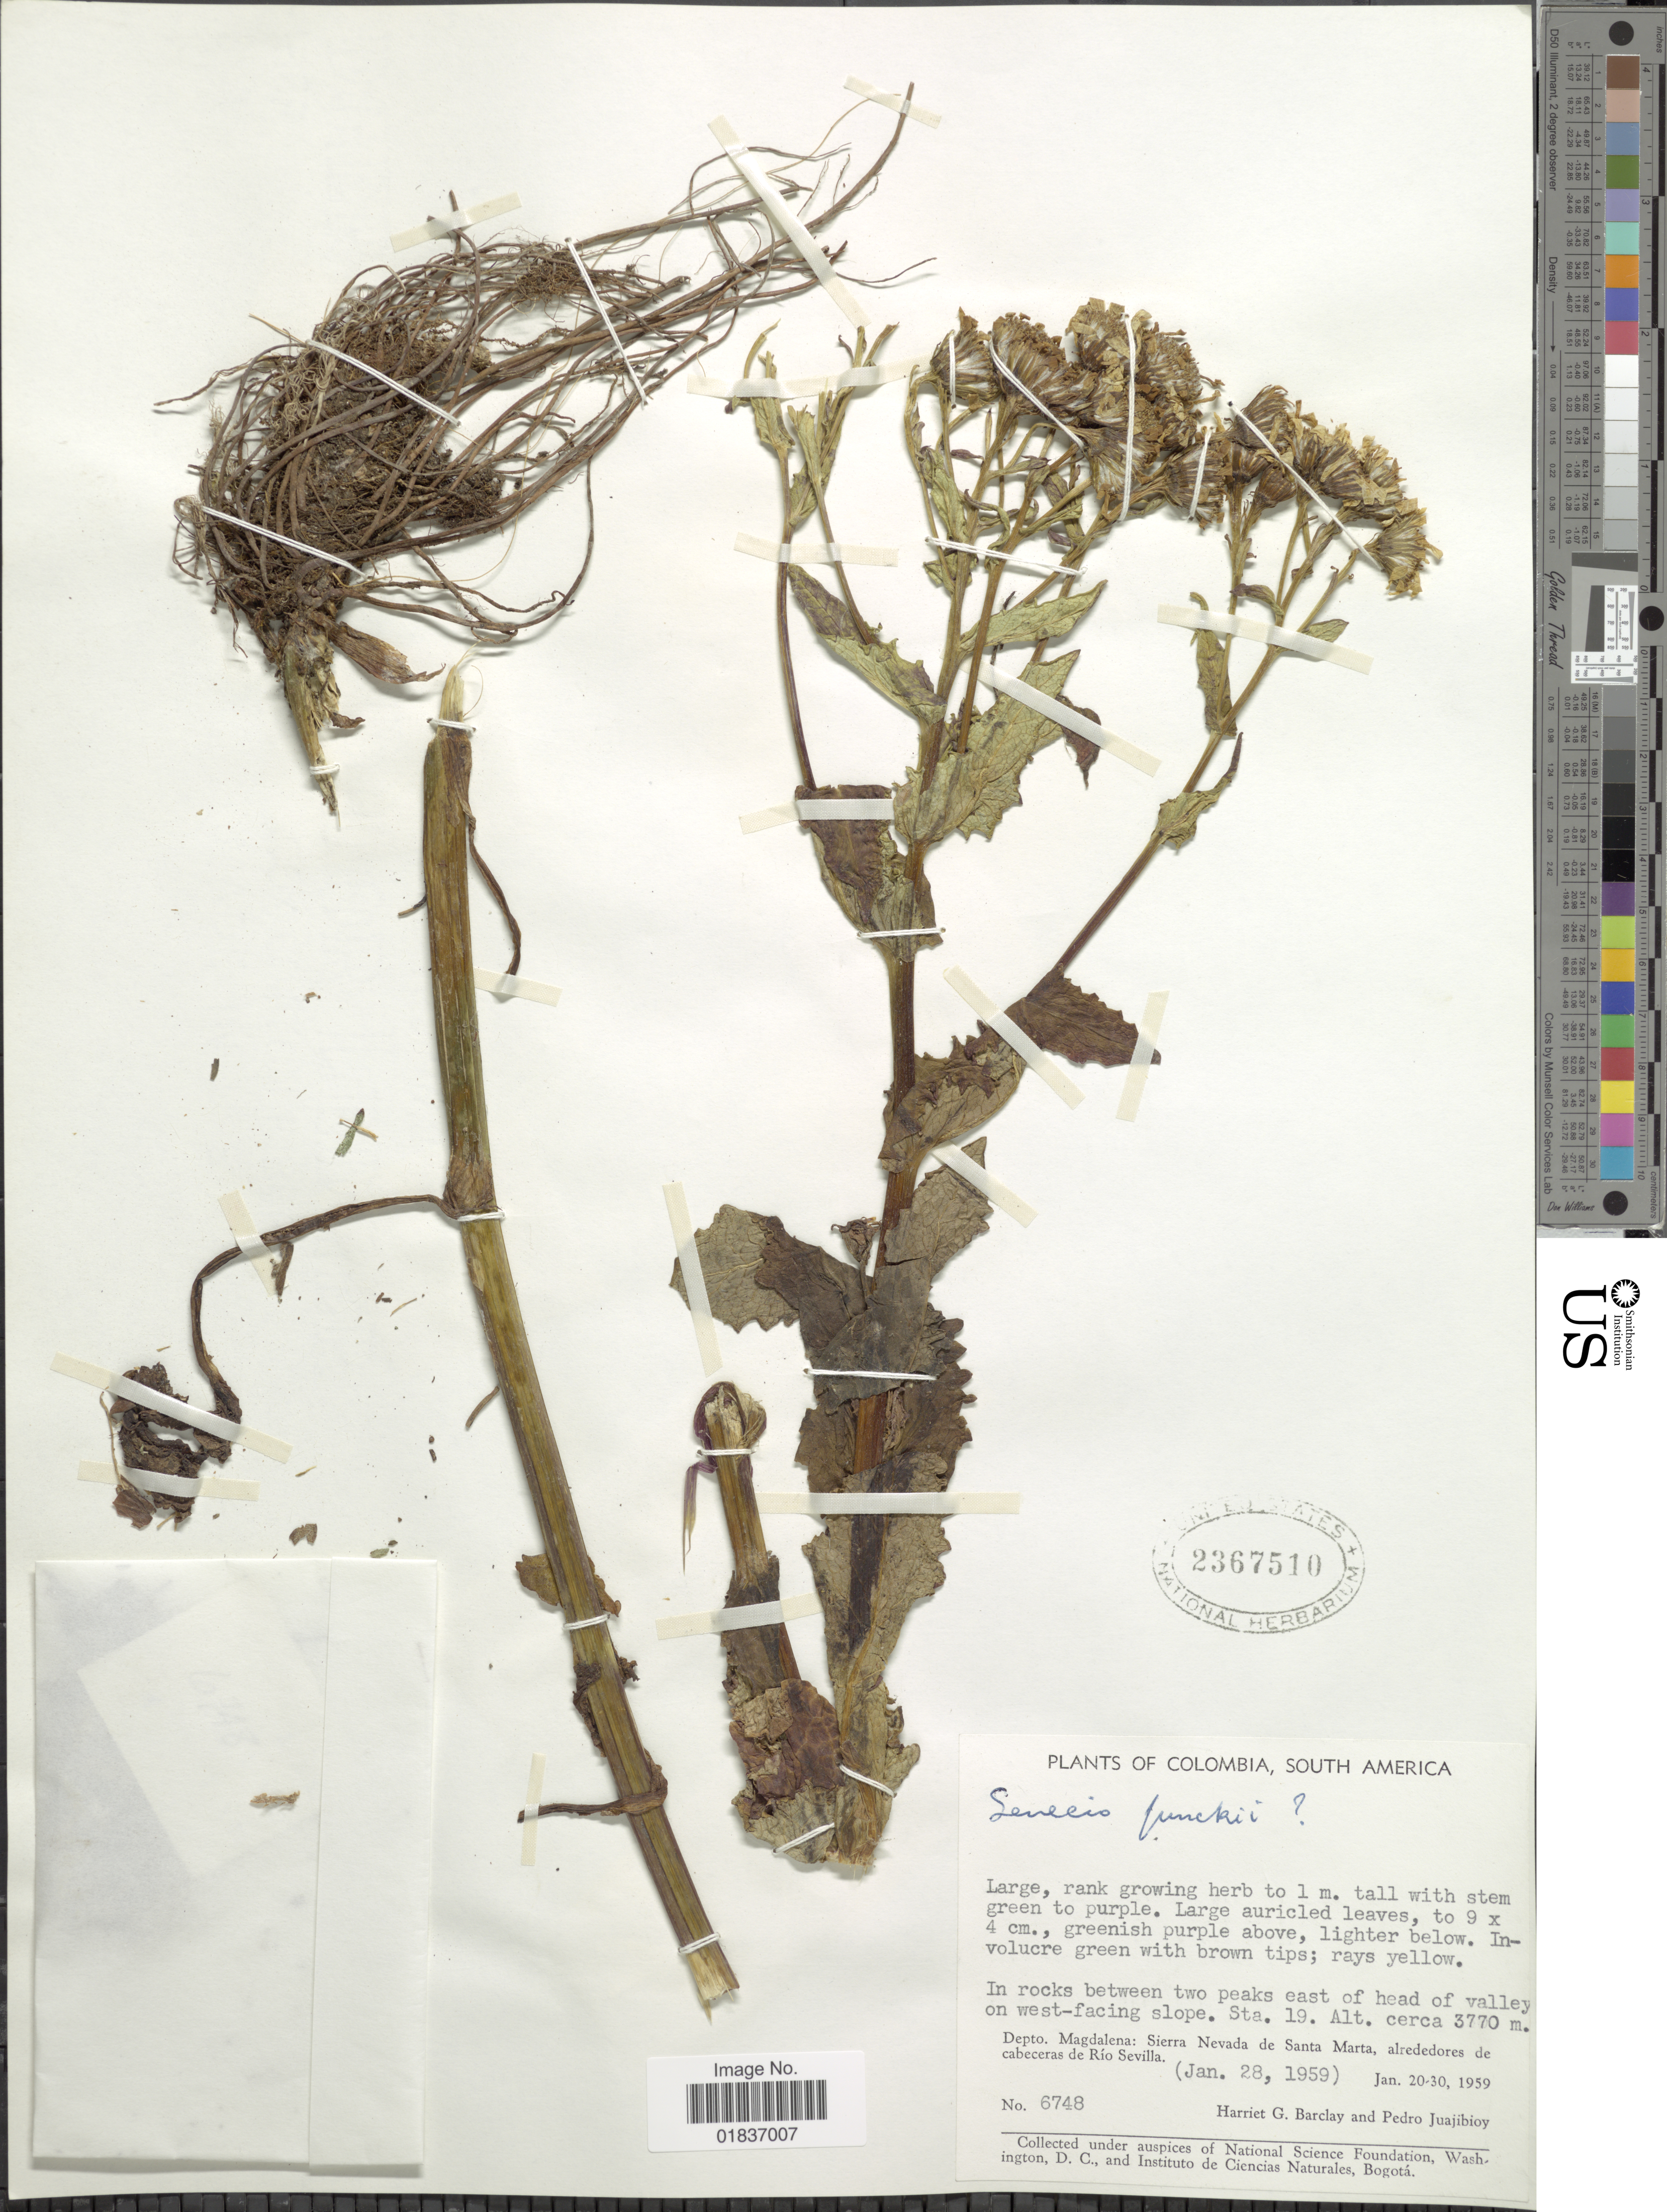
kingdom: Plantae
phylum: Tracheophyta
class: Magnoliopsida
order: Asterales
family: Asteraceae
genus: Senecio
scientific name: Senecio funckii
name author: (Sch. Bip. ex Wedd.) Cuatrec.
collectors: H. G. Barclay & P. Juajibioy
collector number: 6748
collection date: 1959-01-28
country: Colombia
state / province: Magdalena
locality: Edo. Magdalena: Sierra Nevada de Santa Marta, alrededores de cabeceras de Rio Sevilla. In rocks between two peaks east of head of valley on west-facing slope. Sta. 19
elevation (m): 3770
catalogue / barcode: US 2367510